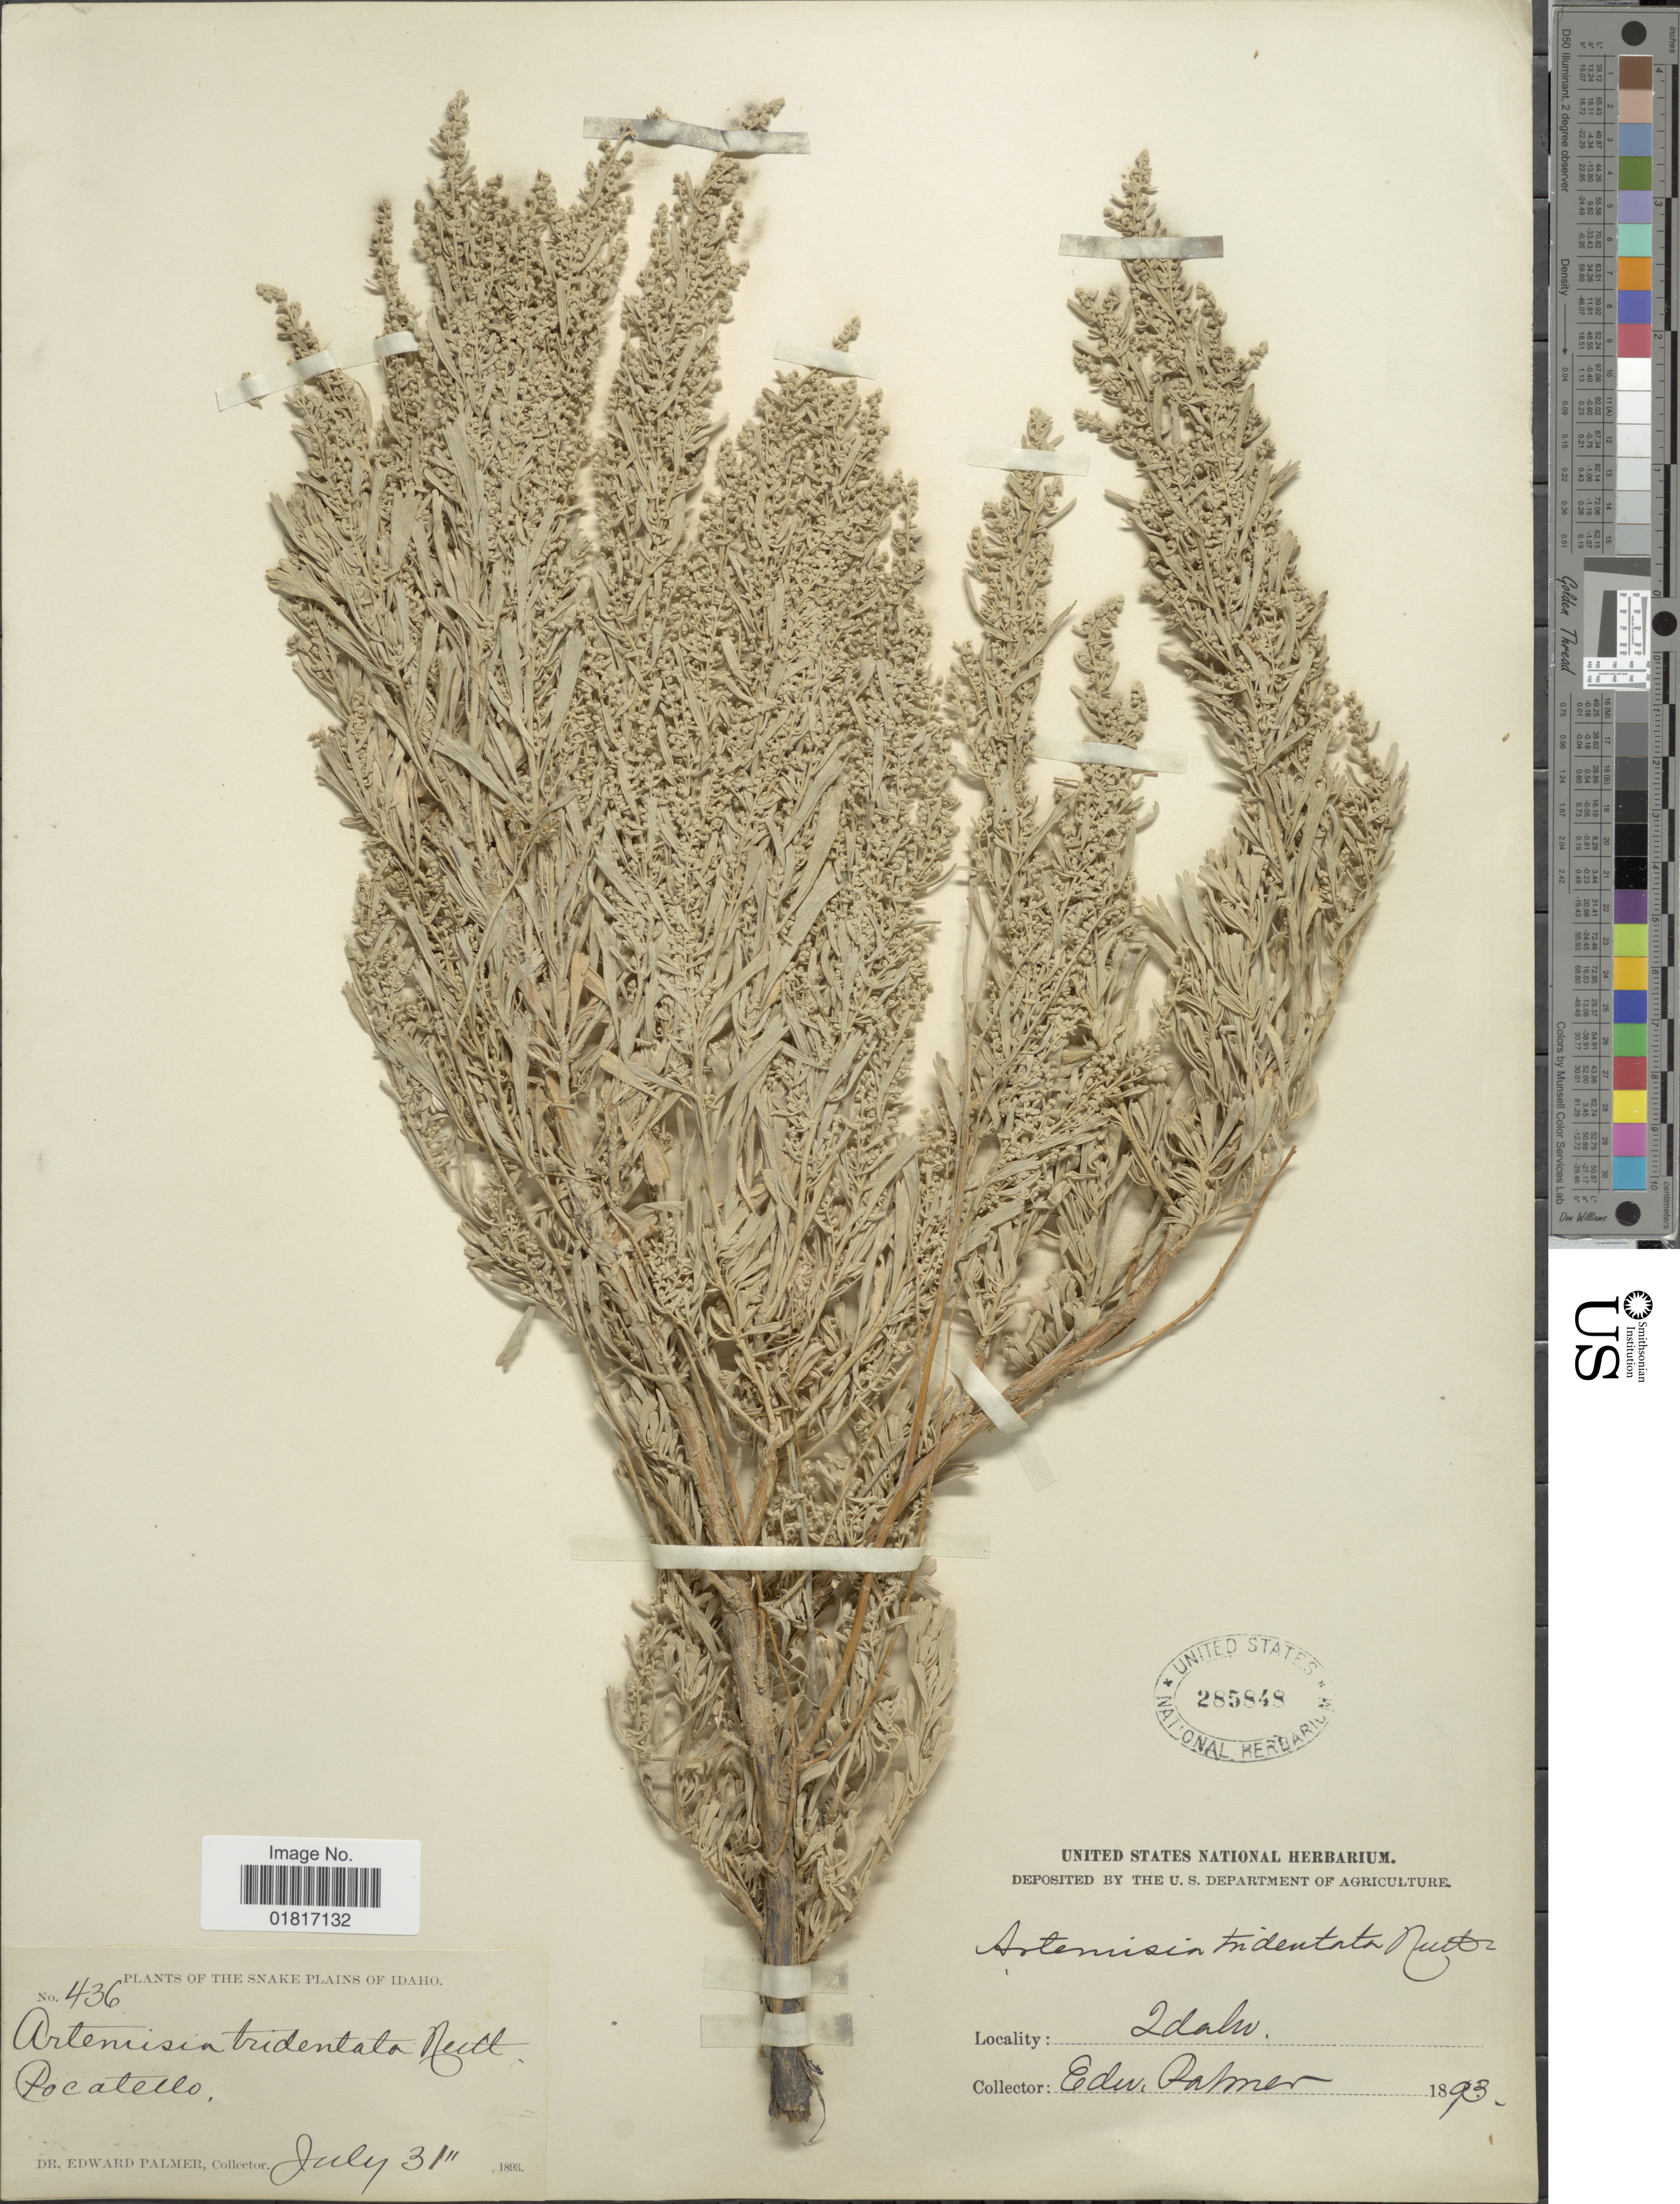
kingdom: Plantae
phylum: Tracheophyta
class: Magnoliopsida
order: Asterales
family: Asteraceae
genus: Artemisia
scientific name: Artemisia tridentata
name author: Nutt.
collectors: E. Palmer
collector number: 436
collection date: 1893-07-31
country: United States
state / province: Idaho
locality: The Snake Plains of Idaho, Pocatello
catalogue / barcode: US 285848